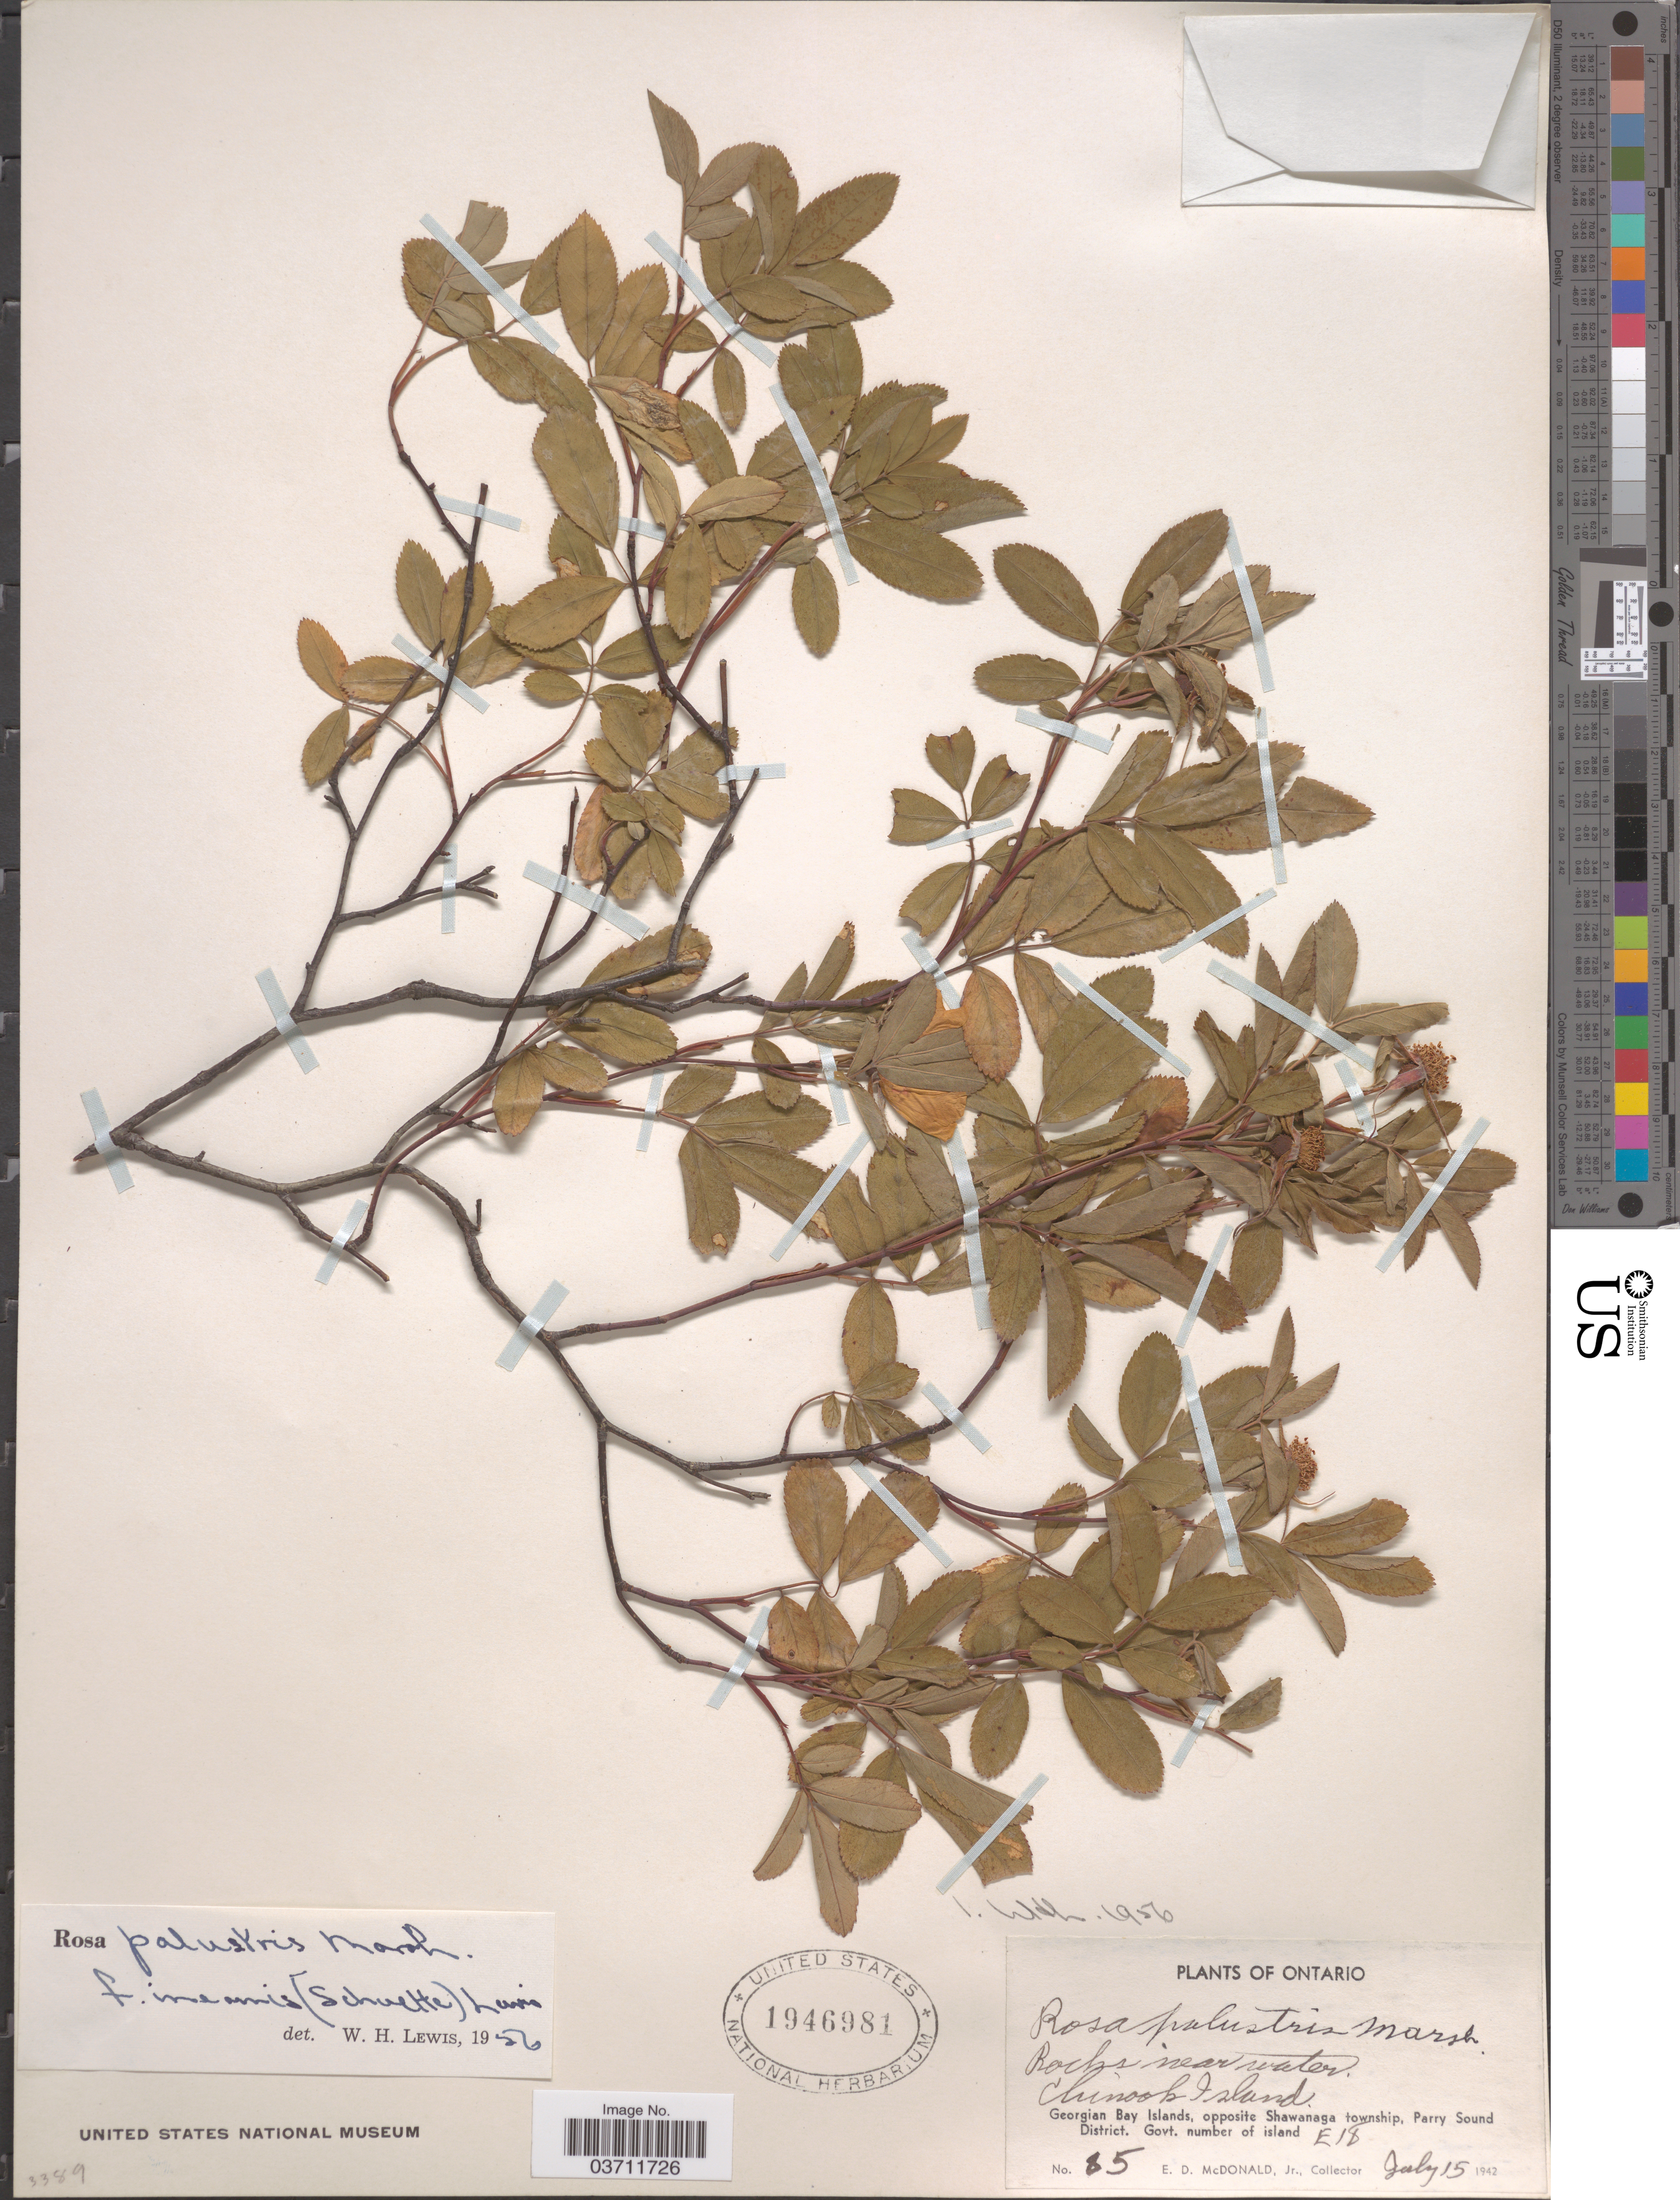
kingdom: Plantae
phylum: Tracheophyta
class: Magnoliopsida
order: Rosales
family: Rosaceae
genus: Rosa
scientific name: Rosa palustris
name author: Marshall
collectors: E. D. McDonald Jr.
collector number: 85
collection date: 1942-07-15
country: Canada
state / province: Ontario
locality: Chinook Island. Georgian Bay Islands, opposite Shawanaga township, Parry Sound District. Govt. number of island E18.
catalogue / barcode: US 1946981